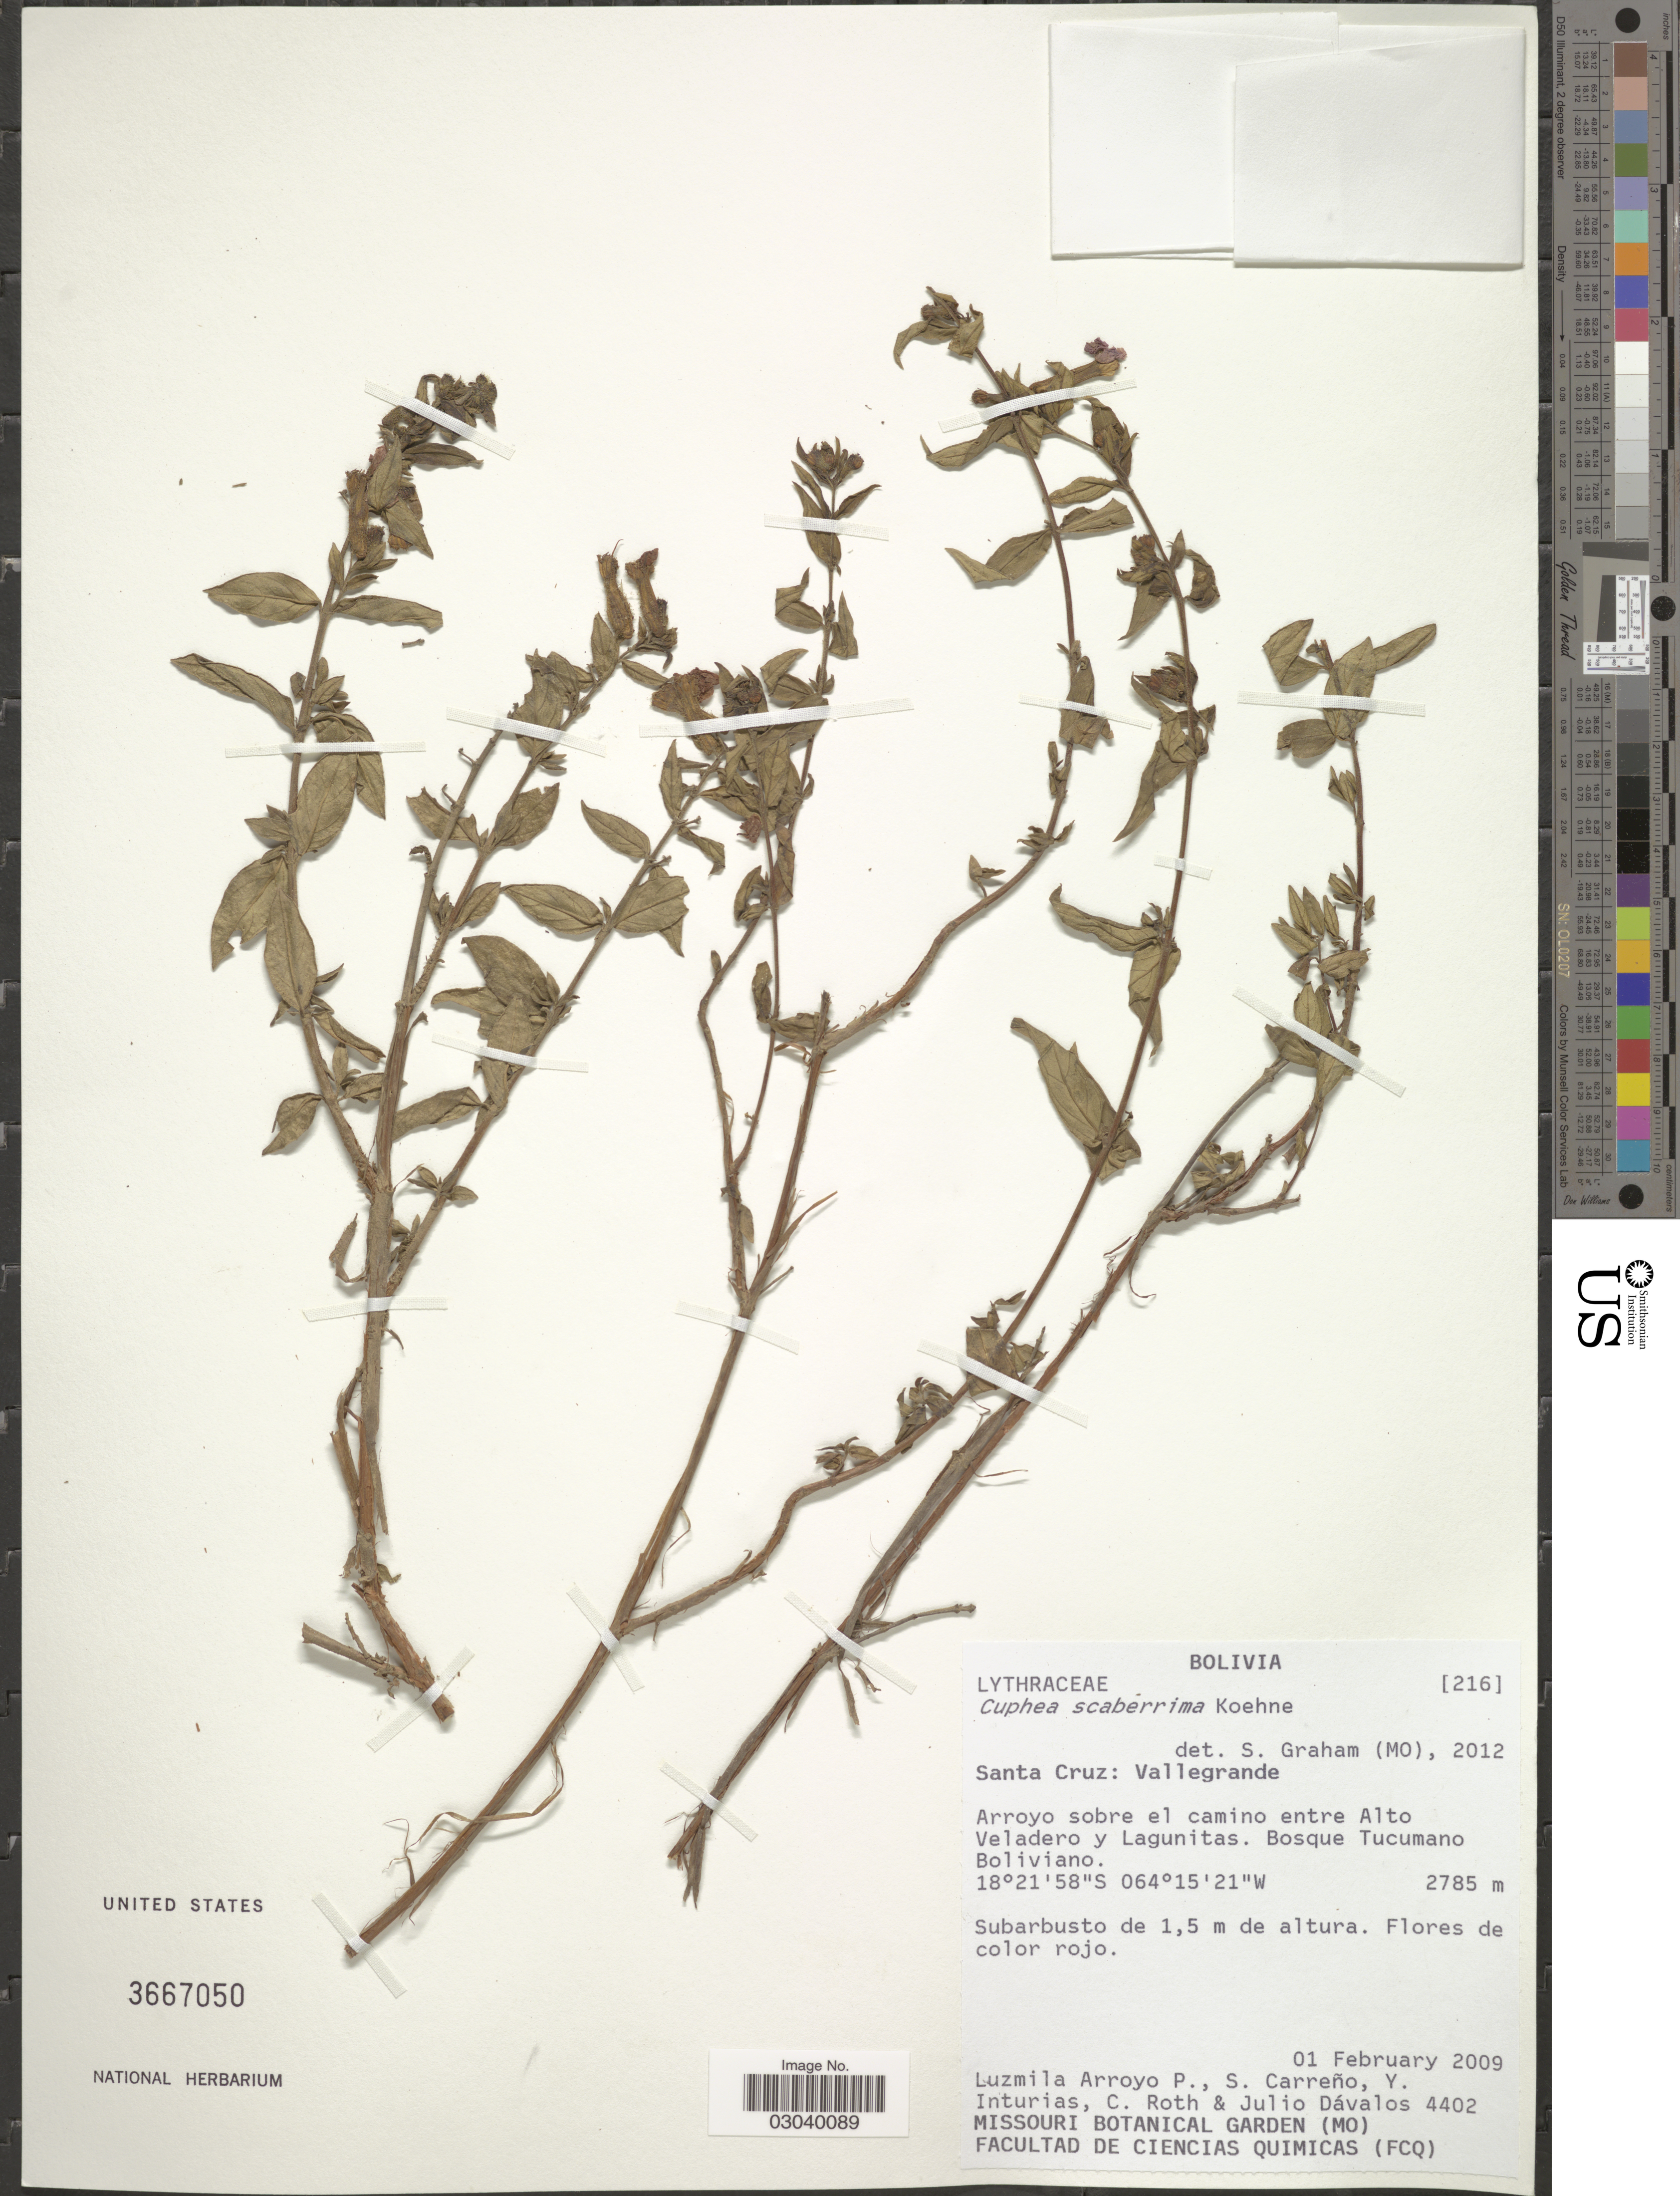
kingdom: Plantae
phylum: Tracheophyta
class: Magnoliopsida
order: Myrtales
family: Lythraceae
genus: Cuphea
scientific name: Cuphea scaberrima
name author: Koehne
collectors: L. Arroyo P., S. Carreno, Y. Inturias, C. Roth & J. Dávalos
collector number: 4402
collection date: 2009-02-01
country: Bolivia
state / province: Santa Cruz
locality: Vallegrande, Arroyo sobre el camino entre Alto Veladero y Lagunitas. Bosque Tucumano Boliviano.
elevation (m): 2785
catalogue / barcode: US 3667050